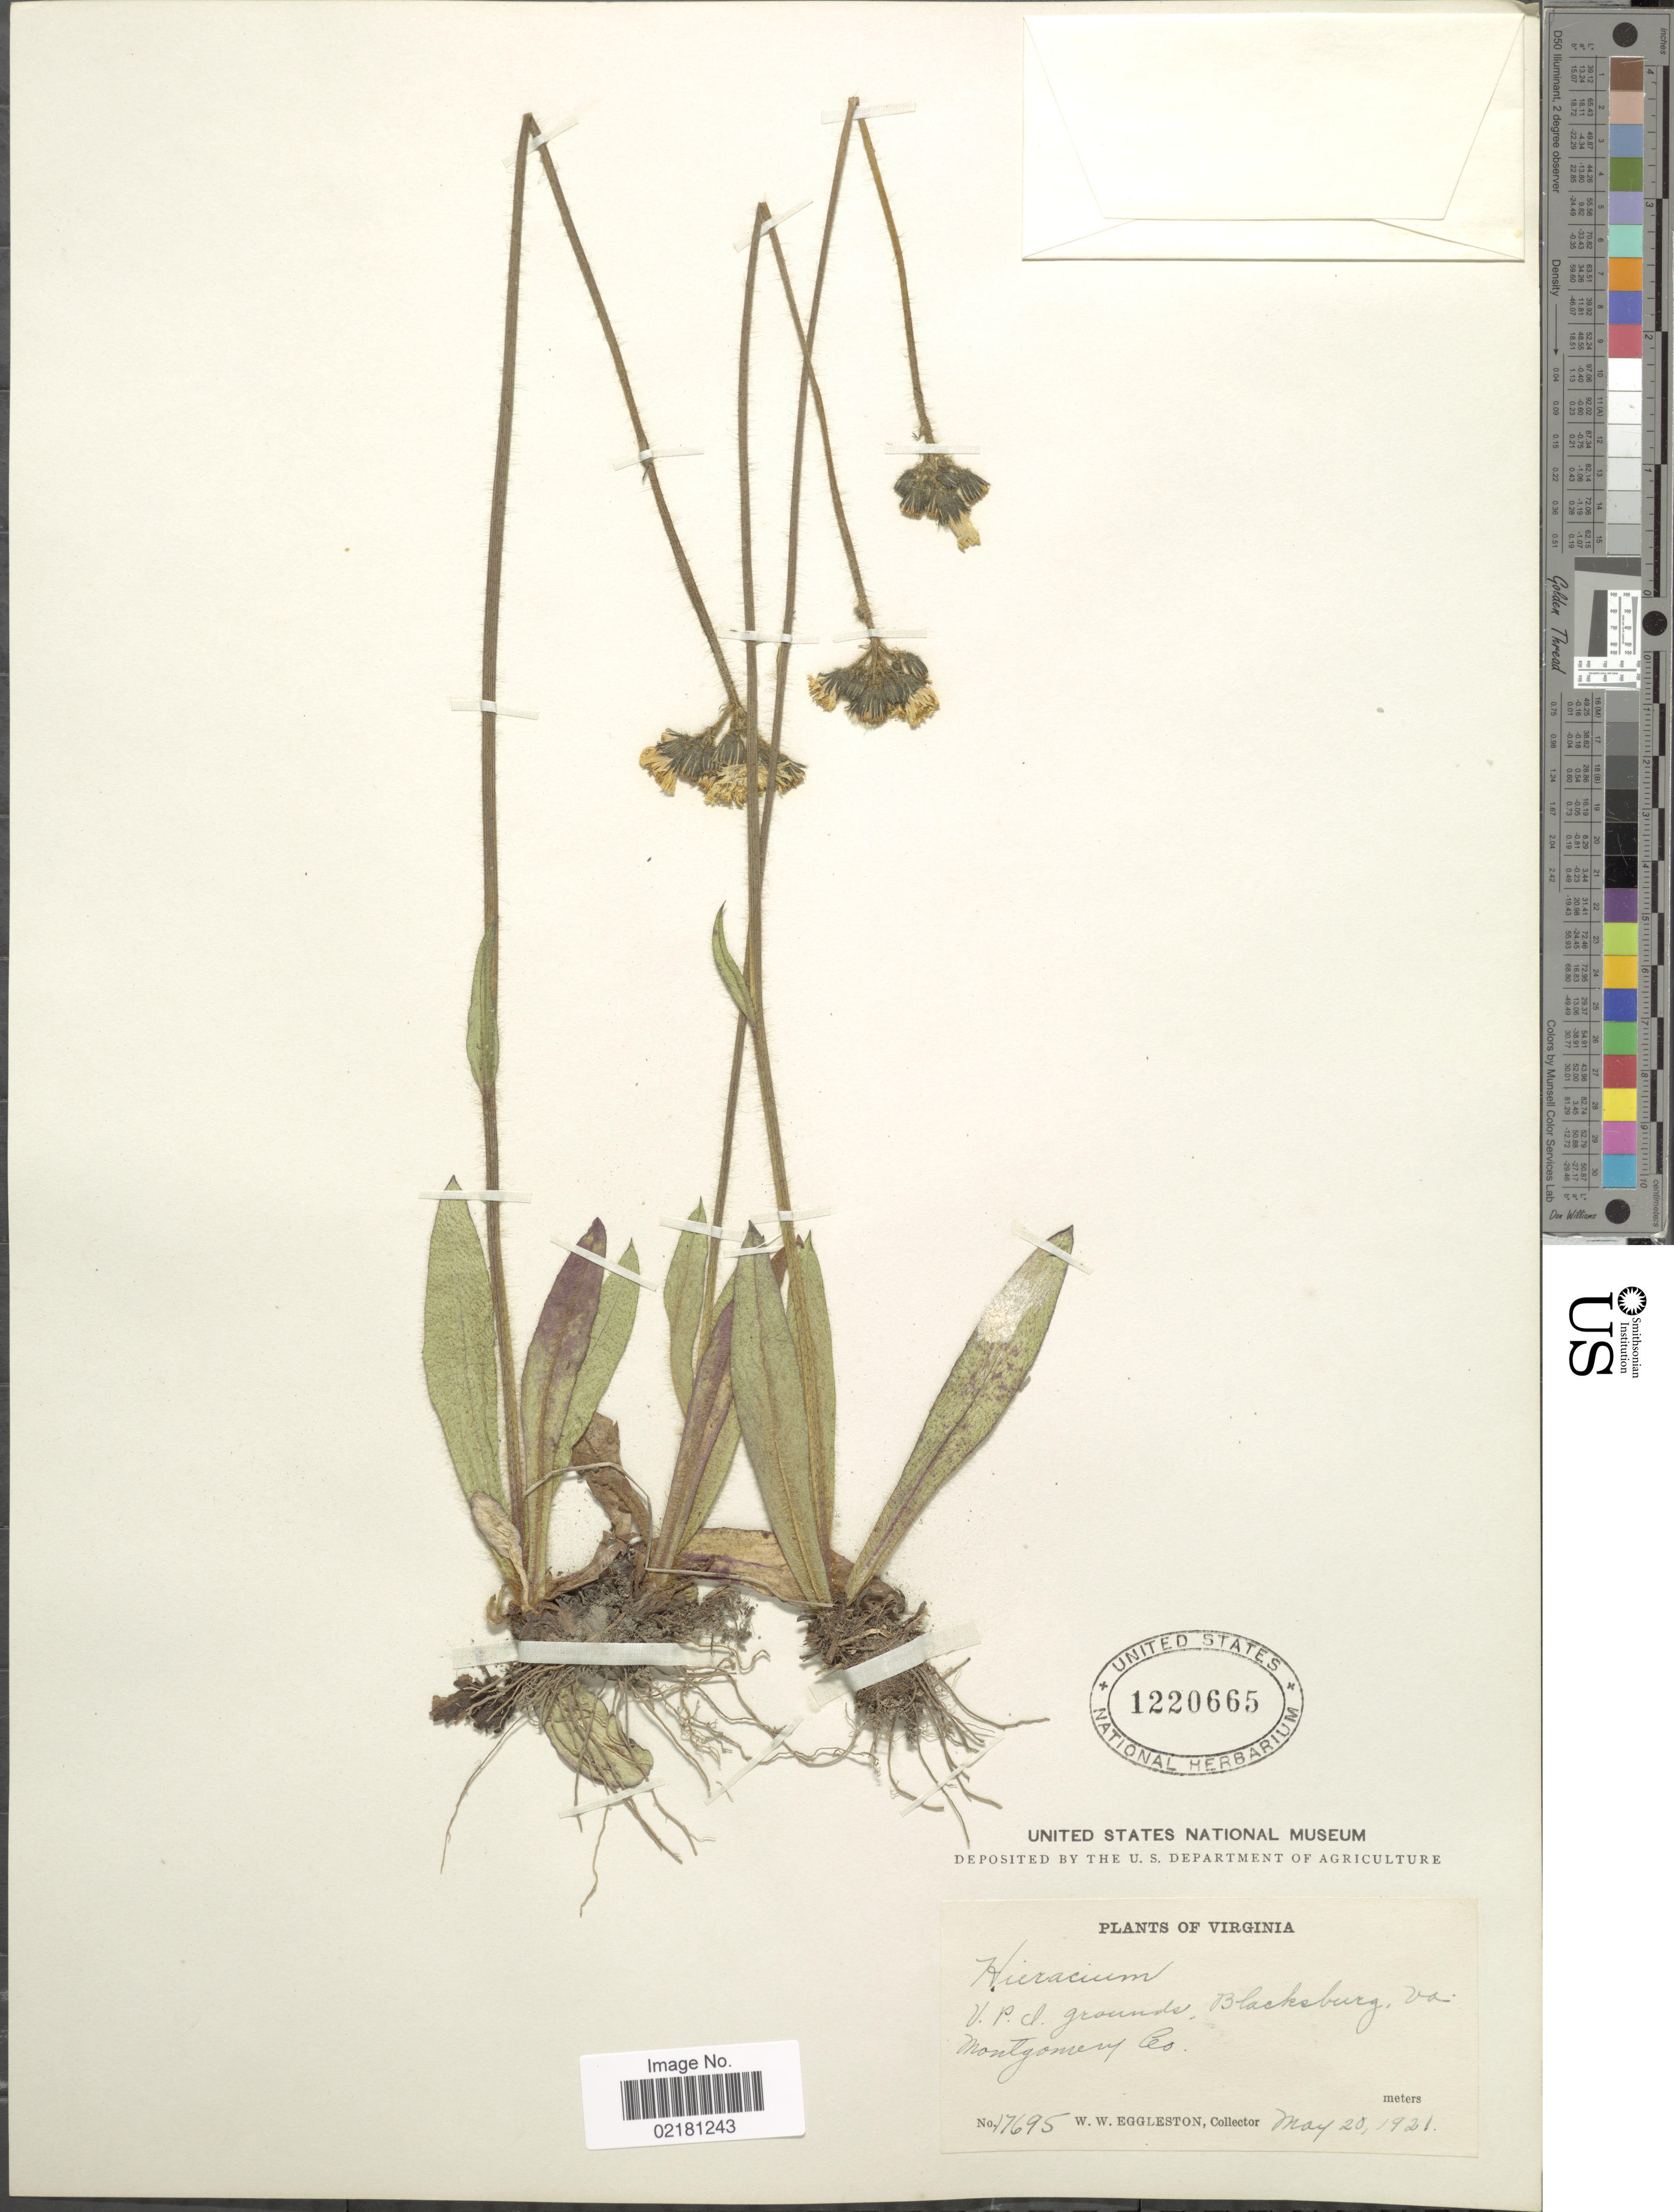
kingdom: Plantae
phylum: Tracheophyta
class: Magnoliopsida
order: Asterales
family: Asteraceae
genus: Hieracium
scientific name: Hieracium repandulare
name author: Druce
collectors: W. W. Eggleston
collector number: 17695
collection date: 1921-05-20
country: United States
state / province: Virginia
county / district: Montgomery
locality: Blacksburg, Va.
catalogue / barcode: US 1220665